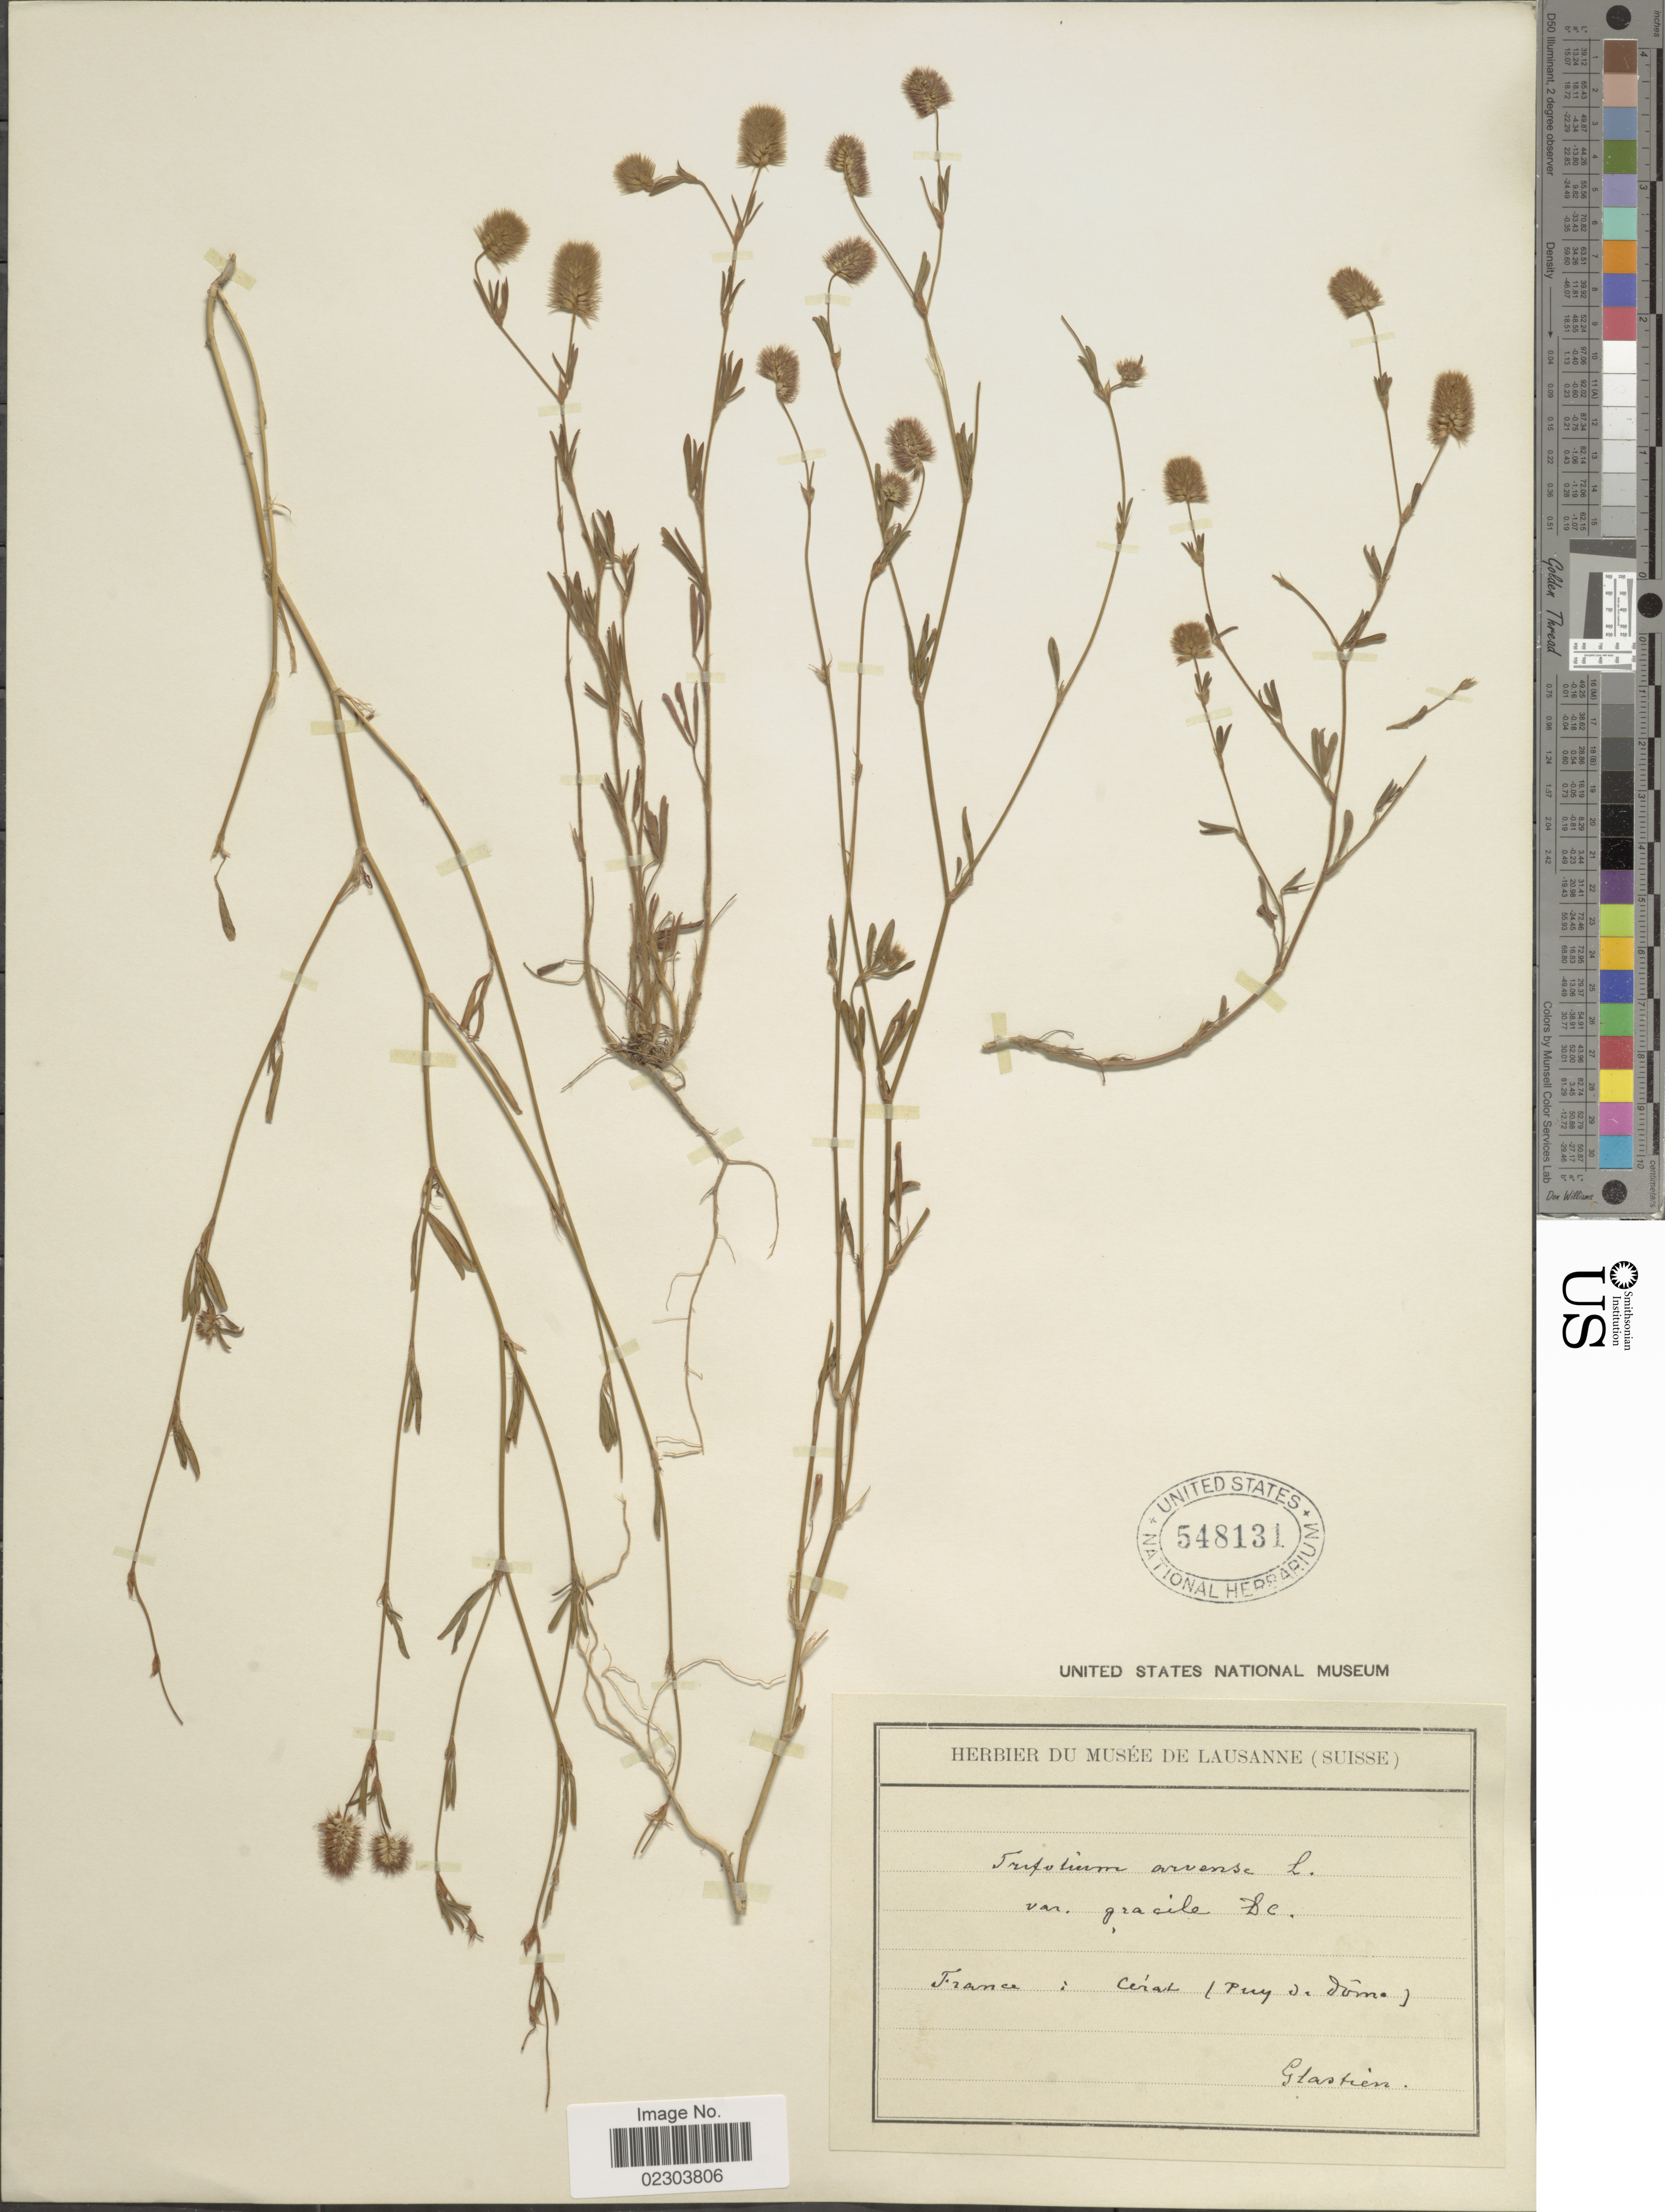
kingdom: Plantae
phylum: Tracheophyta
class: Magnoliopsida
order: Fabales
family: Fabaceae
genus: Trifolium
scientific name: Trifolium arvense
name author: L.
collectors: Glastien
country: France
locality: Cerat (Pu d. Dome) [interpreted]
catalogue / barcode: US 548131